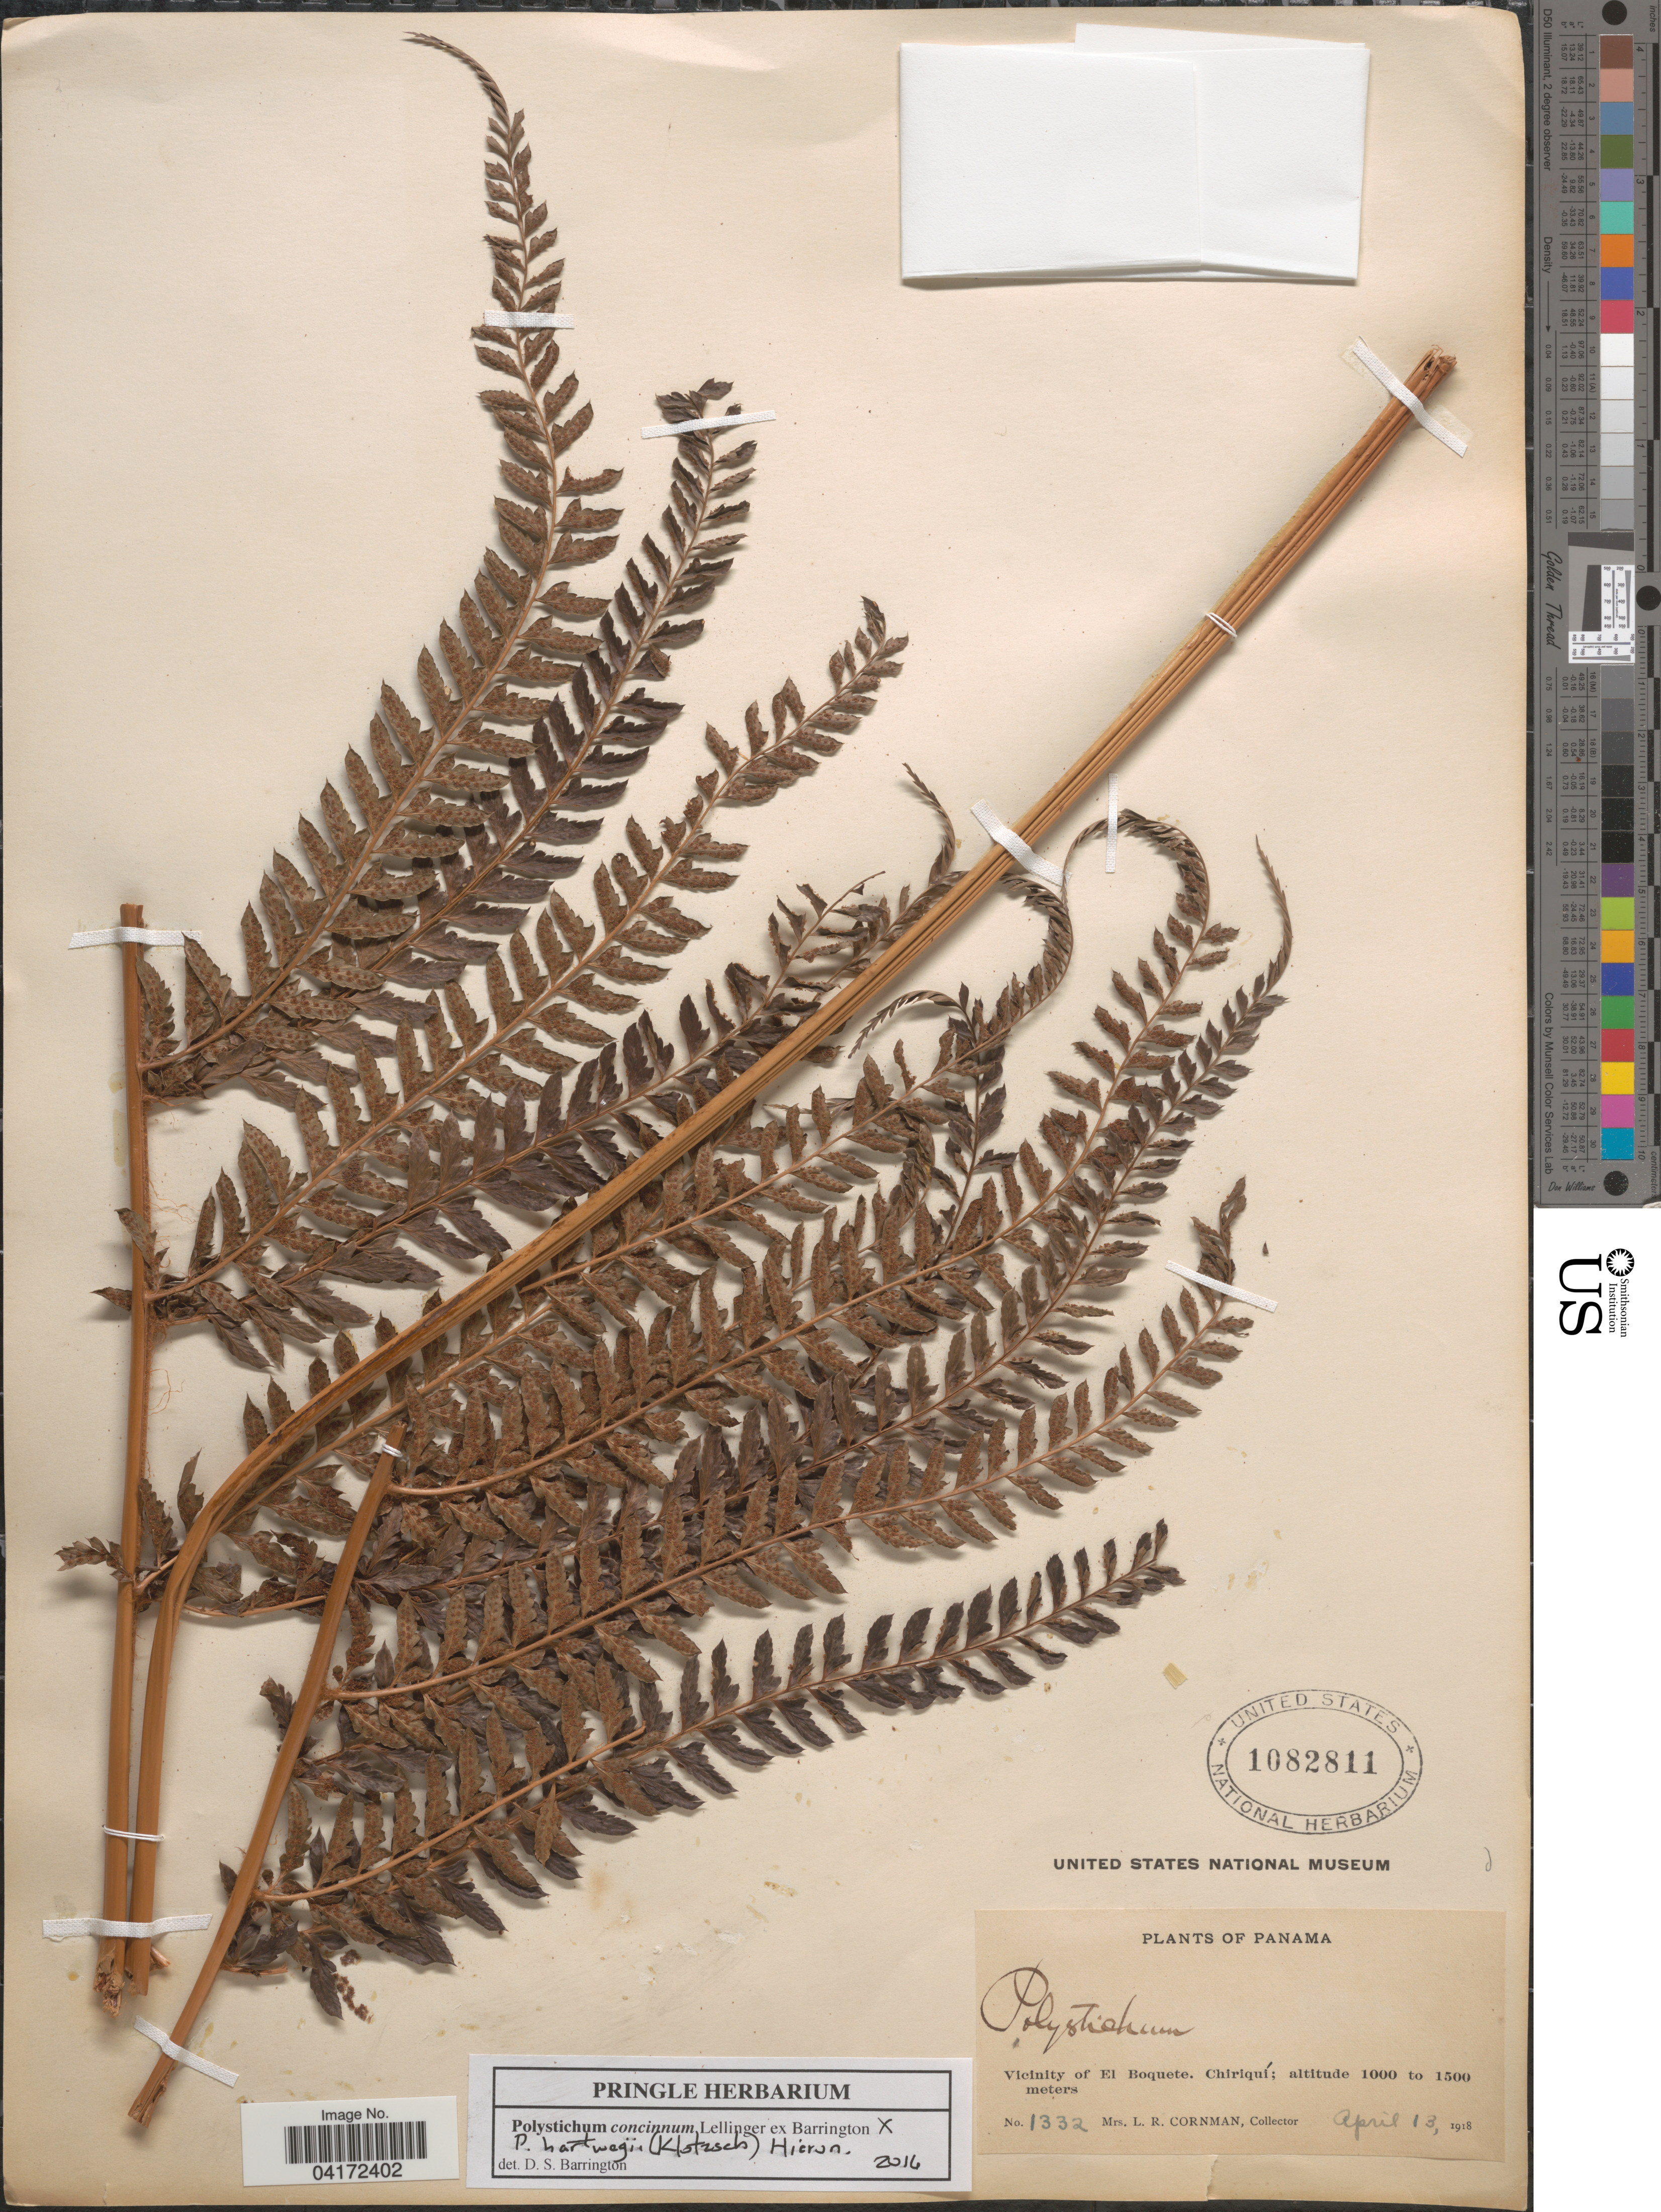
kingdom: Plantae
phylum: Tracheophyta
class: Polypodiopsida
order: Polypodiales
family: Dryopteridaceae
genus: Polystichum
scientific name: Polystichum concinnum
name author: Lellinger ex Barrington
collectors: L. Cornman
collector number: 1332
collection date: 1918-04-13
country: Panama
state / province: Chiriqui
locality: Vicinity of El Boquete.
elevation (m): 1000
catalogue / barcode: US 1082811